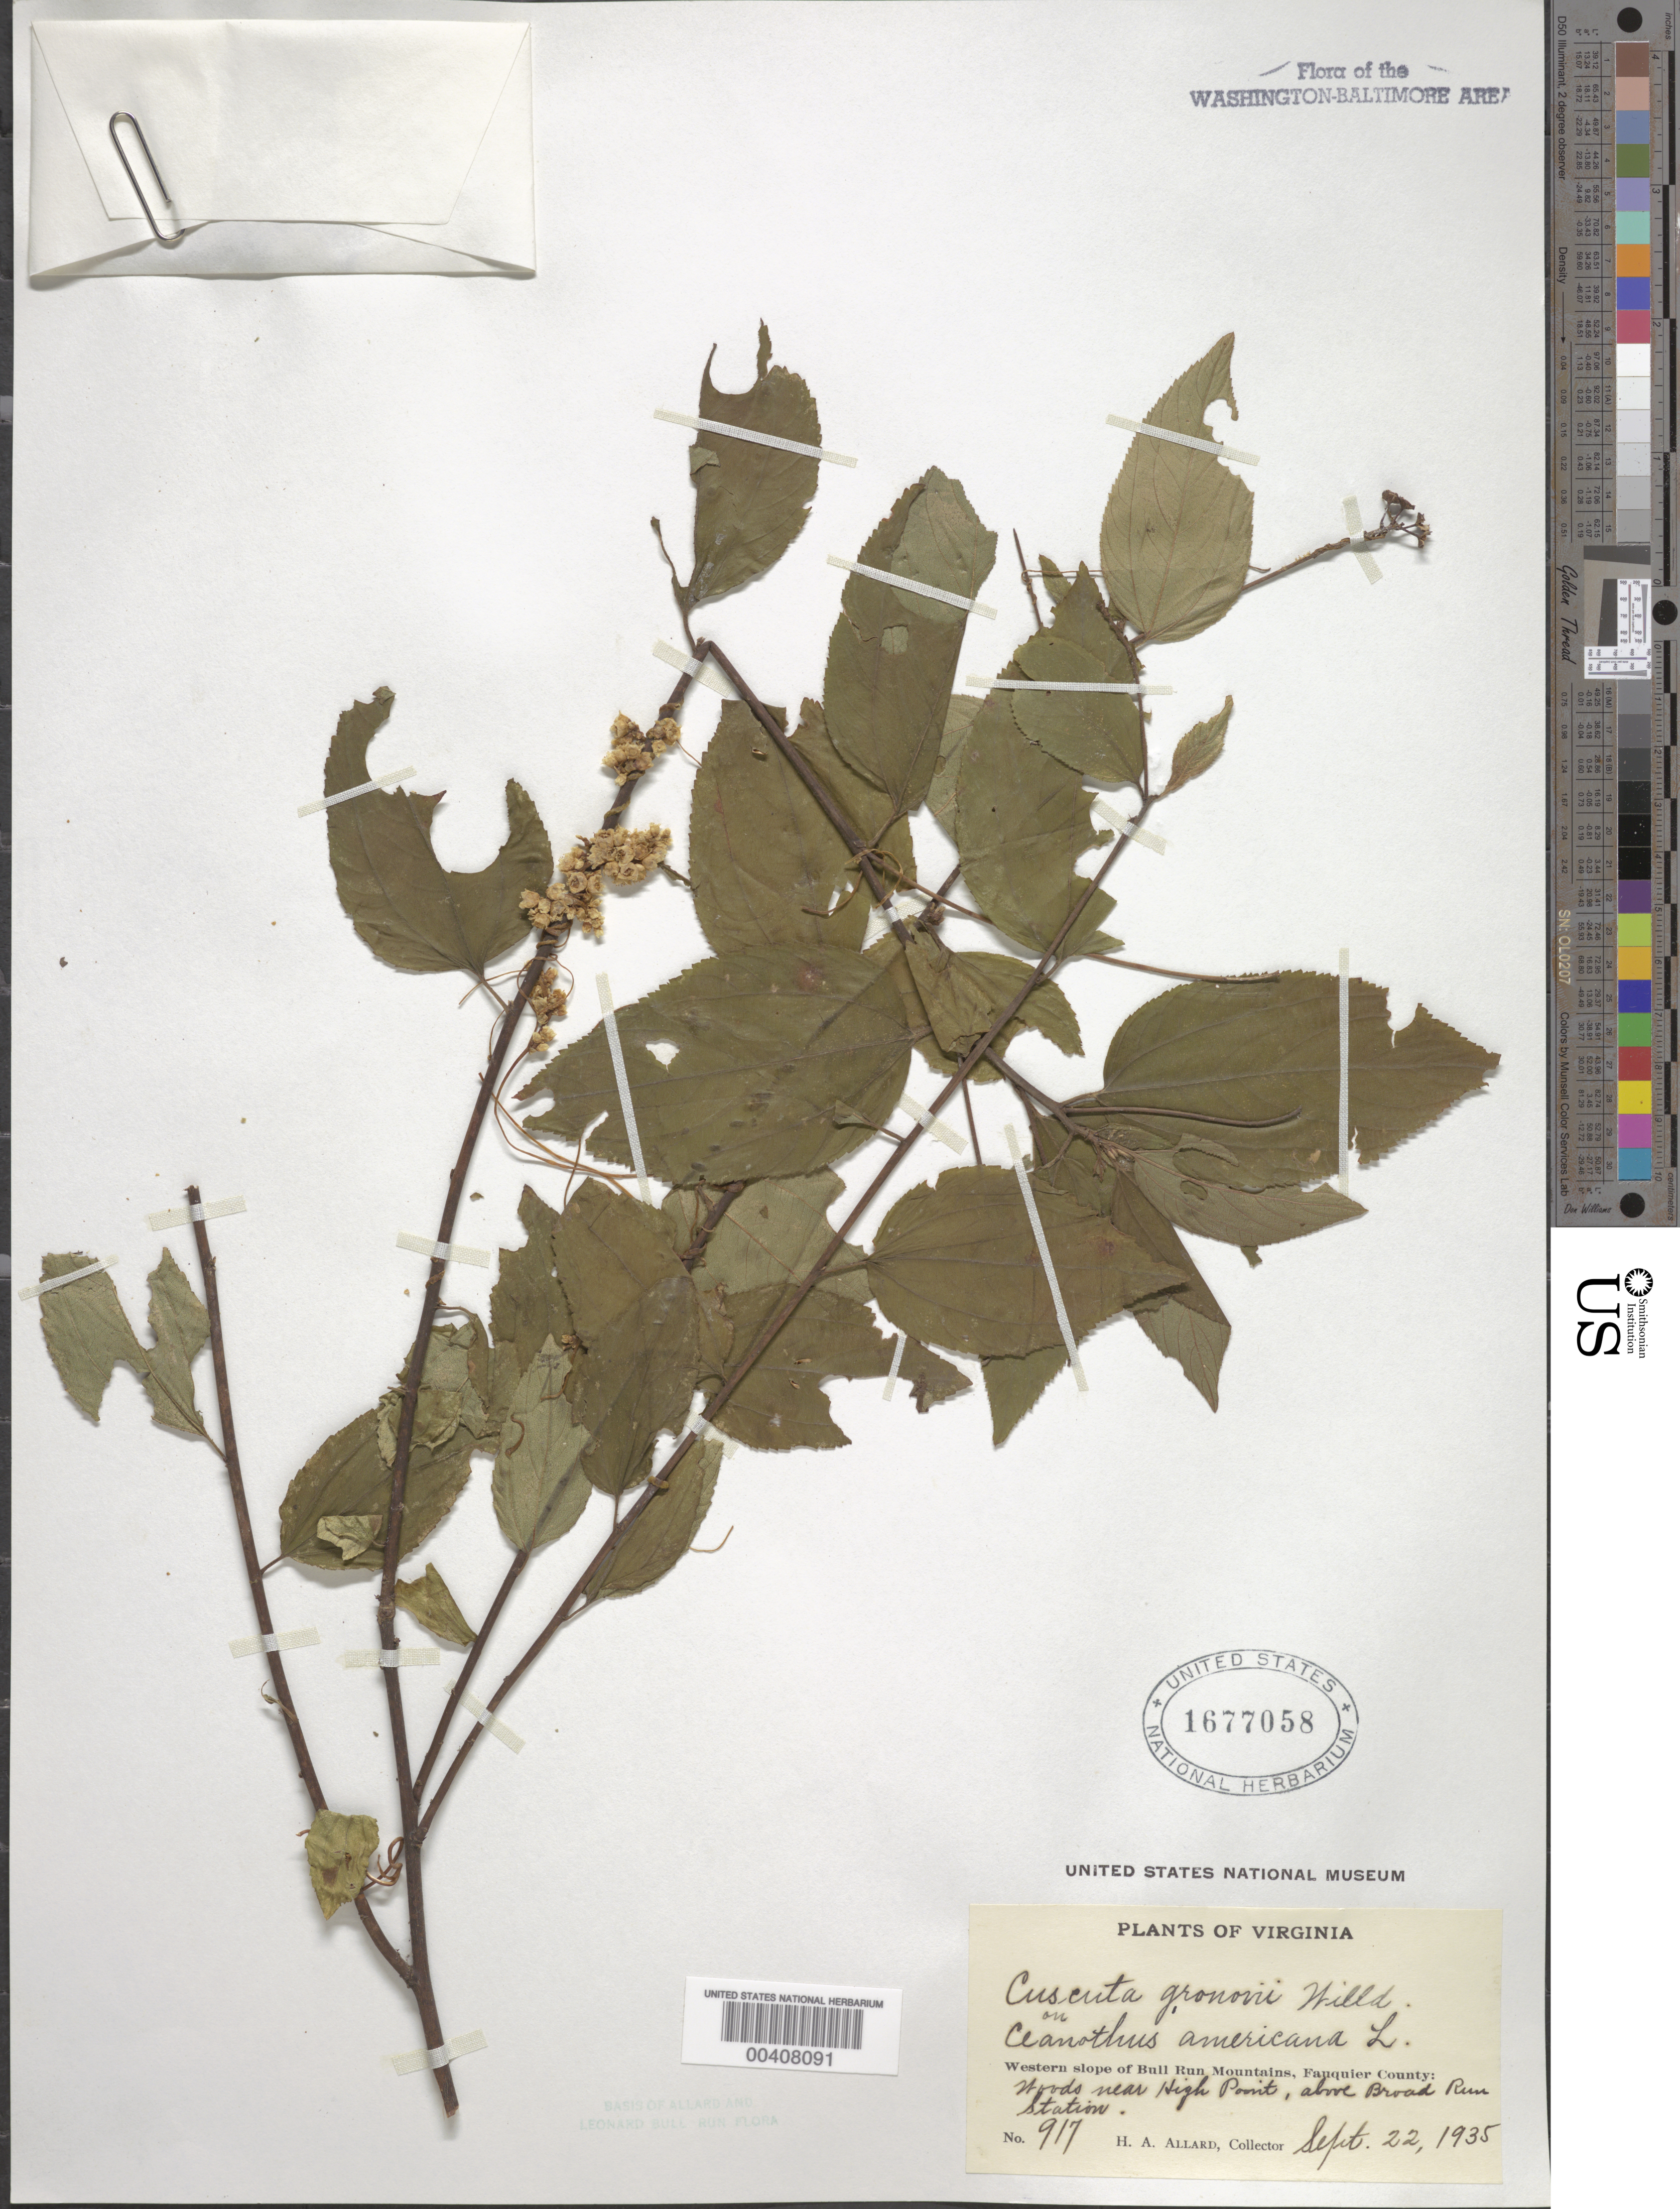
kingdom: Plantae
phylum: Tracheophyta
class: Magnoliopsida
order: Solanales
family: Convolvulaceae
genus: Cuscuta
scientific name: Cuscuta gronovii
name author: Willd. ex Schult.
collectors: H. A. Allard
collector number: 917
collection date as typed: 22 Sep 1935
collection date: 1935-09-22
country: United States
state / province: Virginia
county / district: Fauquier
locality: Bull Run Mountains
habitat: Woods, on Ceanothus americana L.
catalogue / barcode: US 1677058